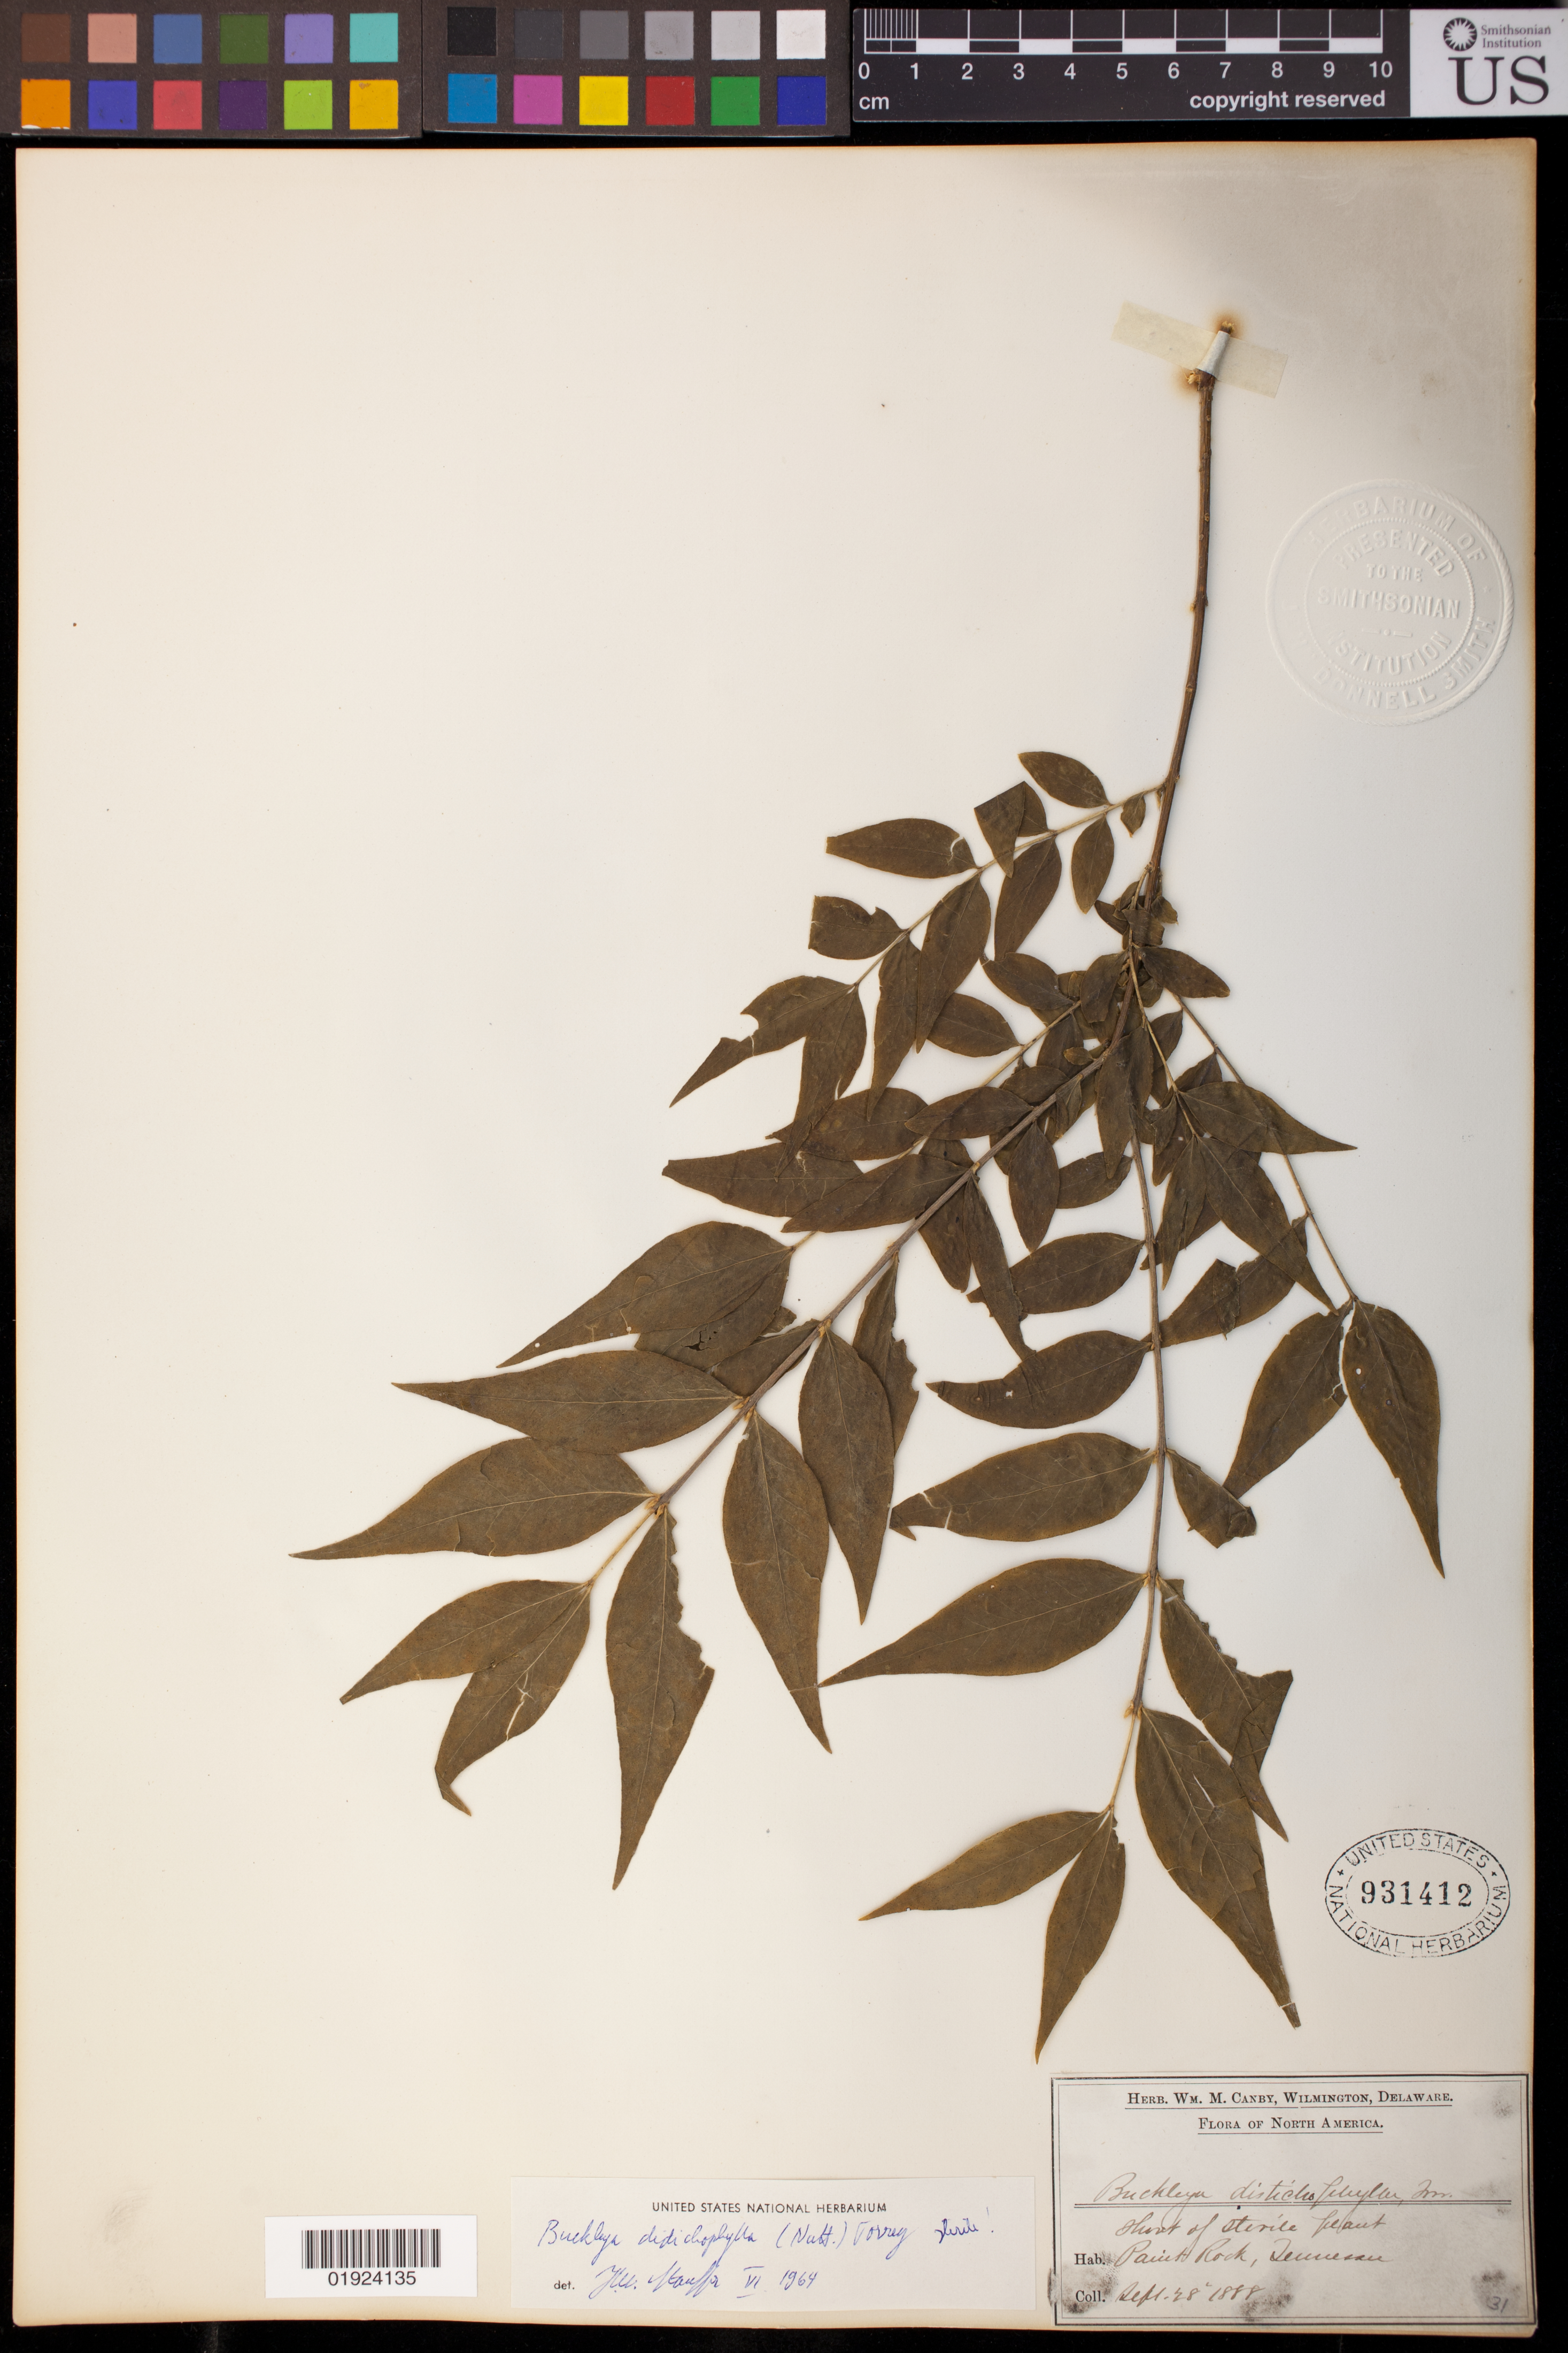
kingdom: Plantae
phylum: Tracheophyta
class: Magnoliopsida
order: Santalales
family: Thesiaceae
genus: Buckleya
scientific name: Buckleya distichophylla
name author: (Nutt.) Torr.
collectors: W. M. Canby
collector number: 31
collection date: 1888-09-28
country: United States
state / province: Tennessee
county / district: Roane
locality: Paint Rock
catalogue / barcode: US 931412